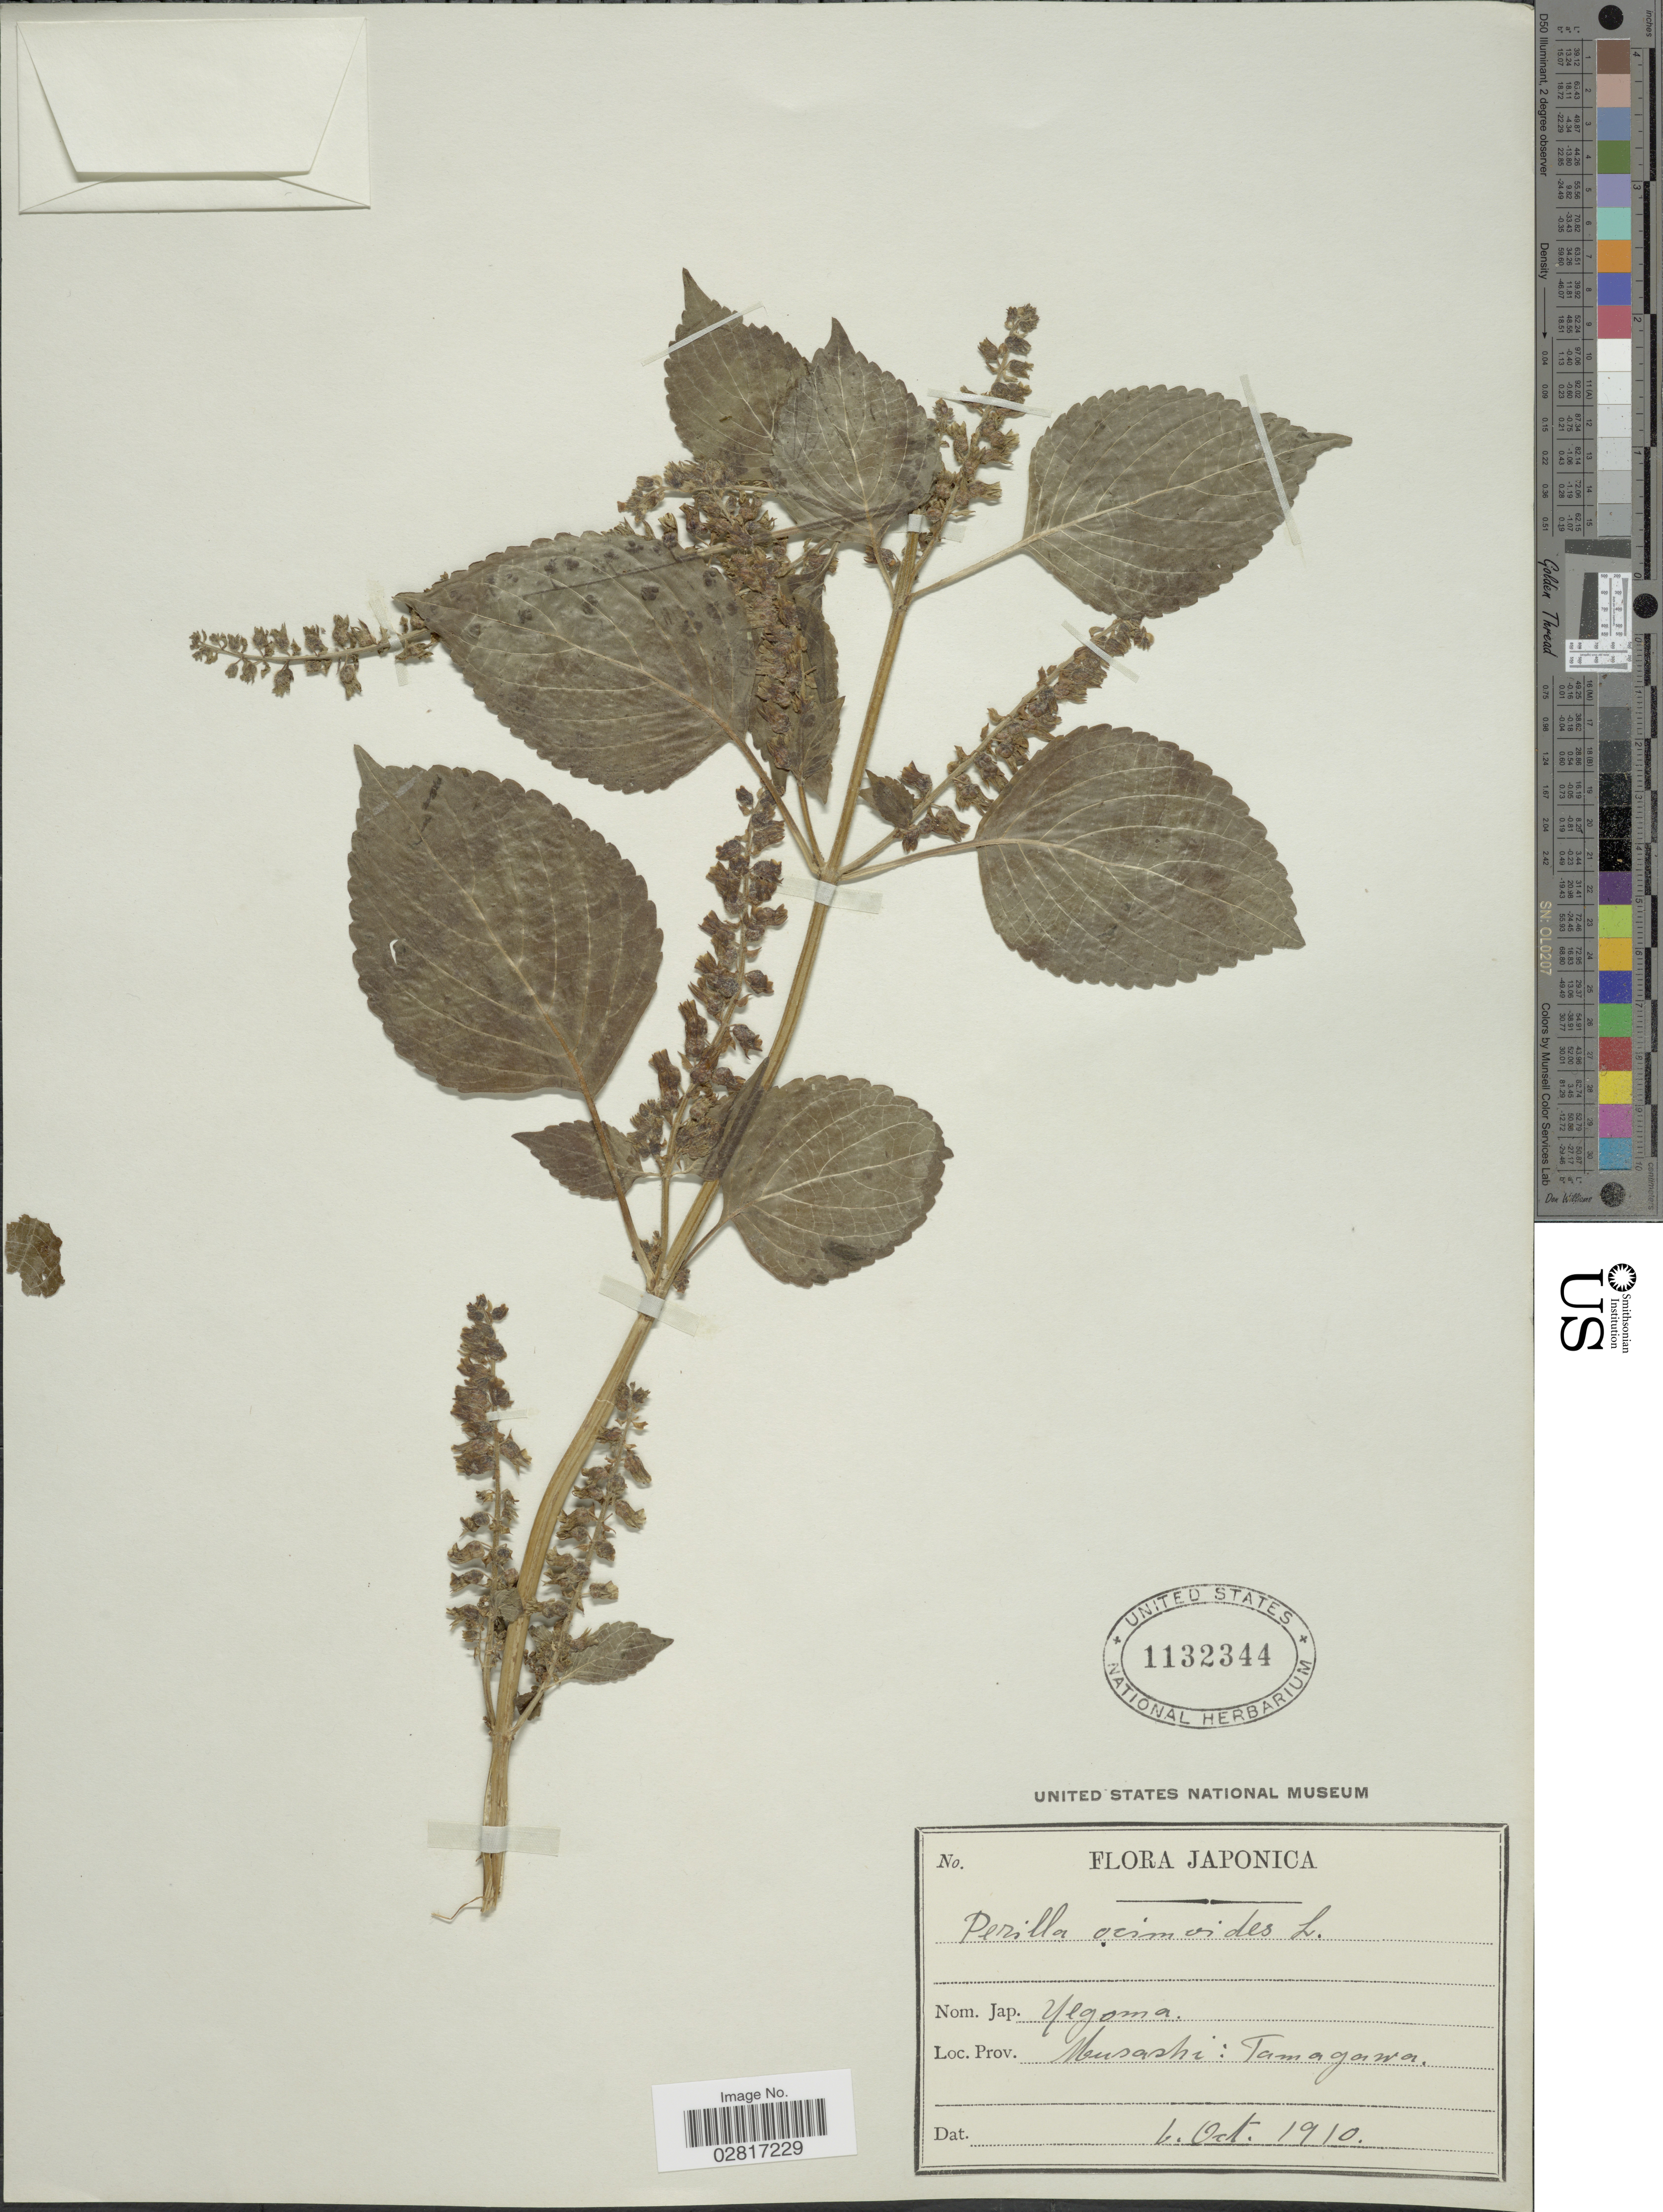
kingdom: Plantae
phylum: Tracheophyta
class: Magnoliopsida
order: Lamiales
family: Lamiaceae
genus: Perilla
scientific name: Perilla frutescens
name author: (L.) Britton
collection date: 1910-10-01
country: Japan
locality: Musashi: Tamagawa.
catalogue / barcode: US 1132344